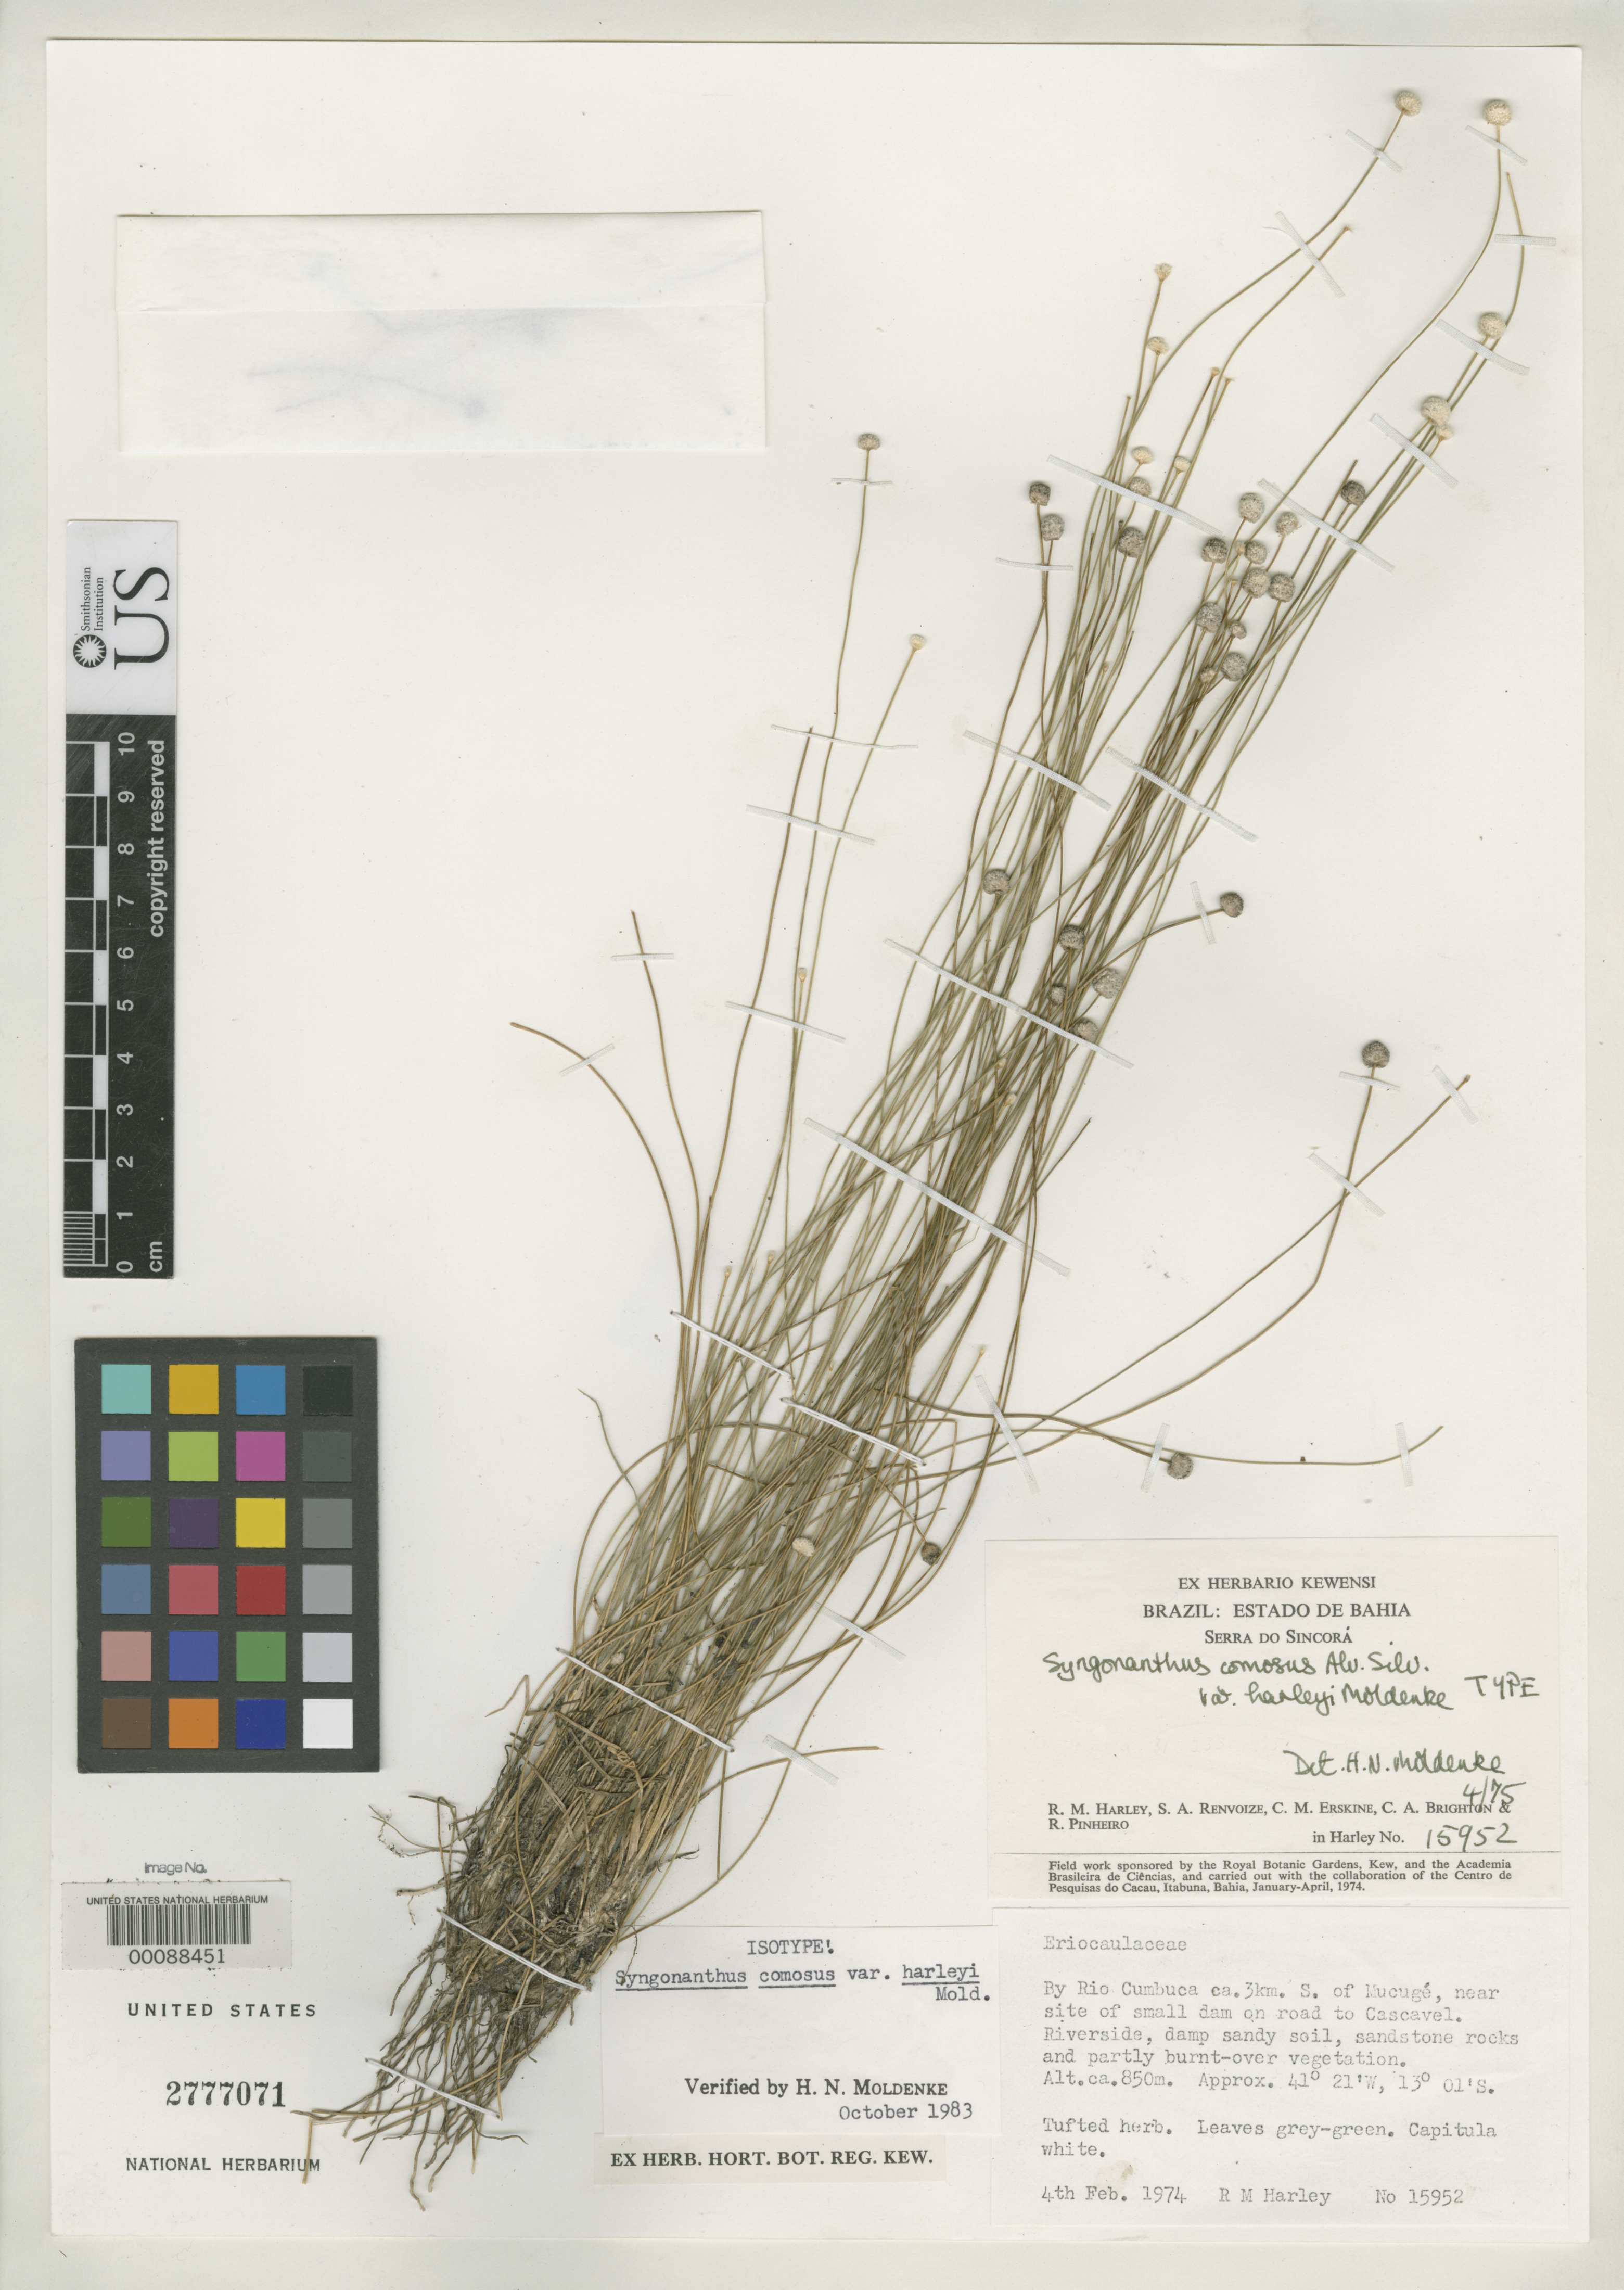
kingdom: Plantae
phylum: Tracheophyta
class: Liliopsida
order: Poales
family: Eriocaulaceae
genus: Syngonanthus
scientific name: Syngonanthus comosus var. harleyi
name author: Moldenke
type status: Isotype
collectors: R. M. Harley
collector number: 15952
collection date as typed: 04 Feb 1974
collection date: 1974-02-04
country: Brazil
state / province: Bahia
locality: Serro do Sincara, Rio Cumbuca, S of Mucuge on road to Cascavel.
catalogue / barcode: US 2777071